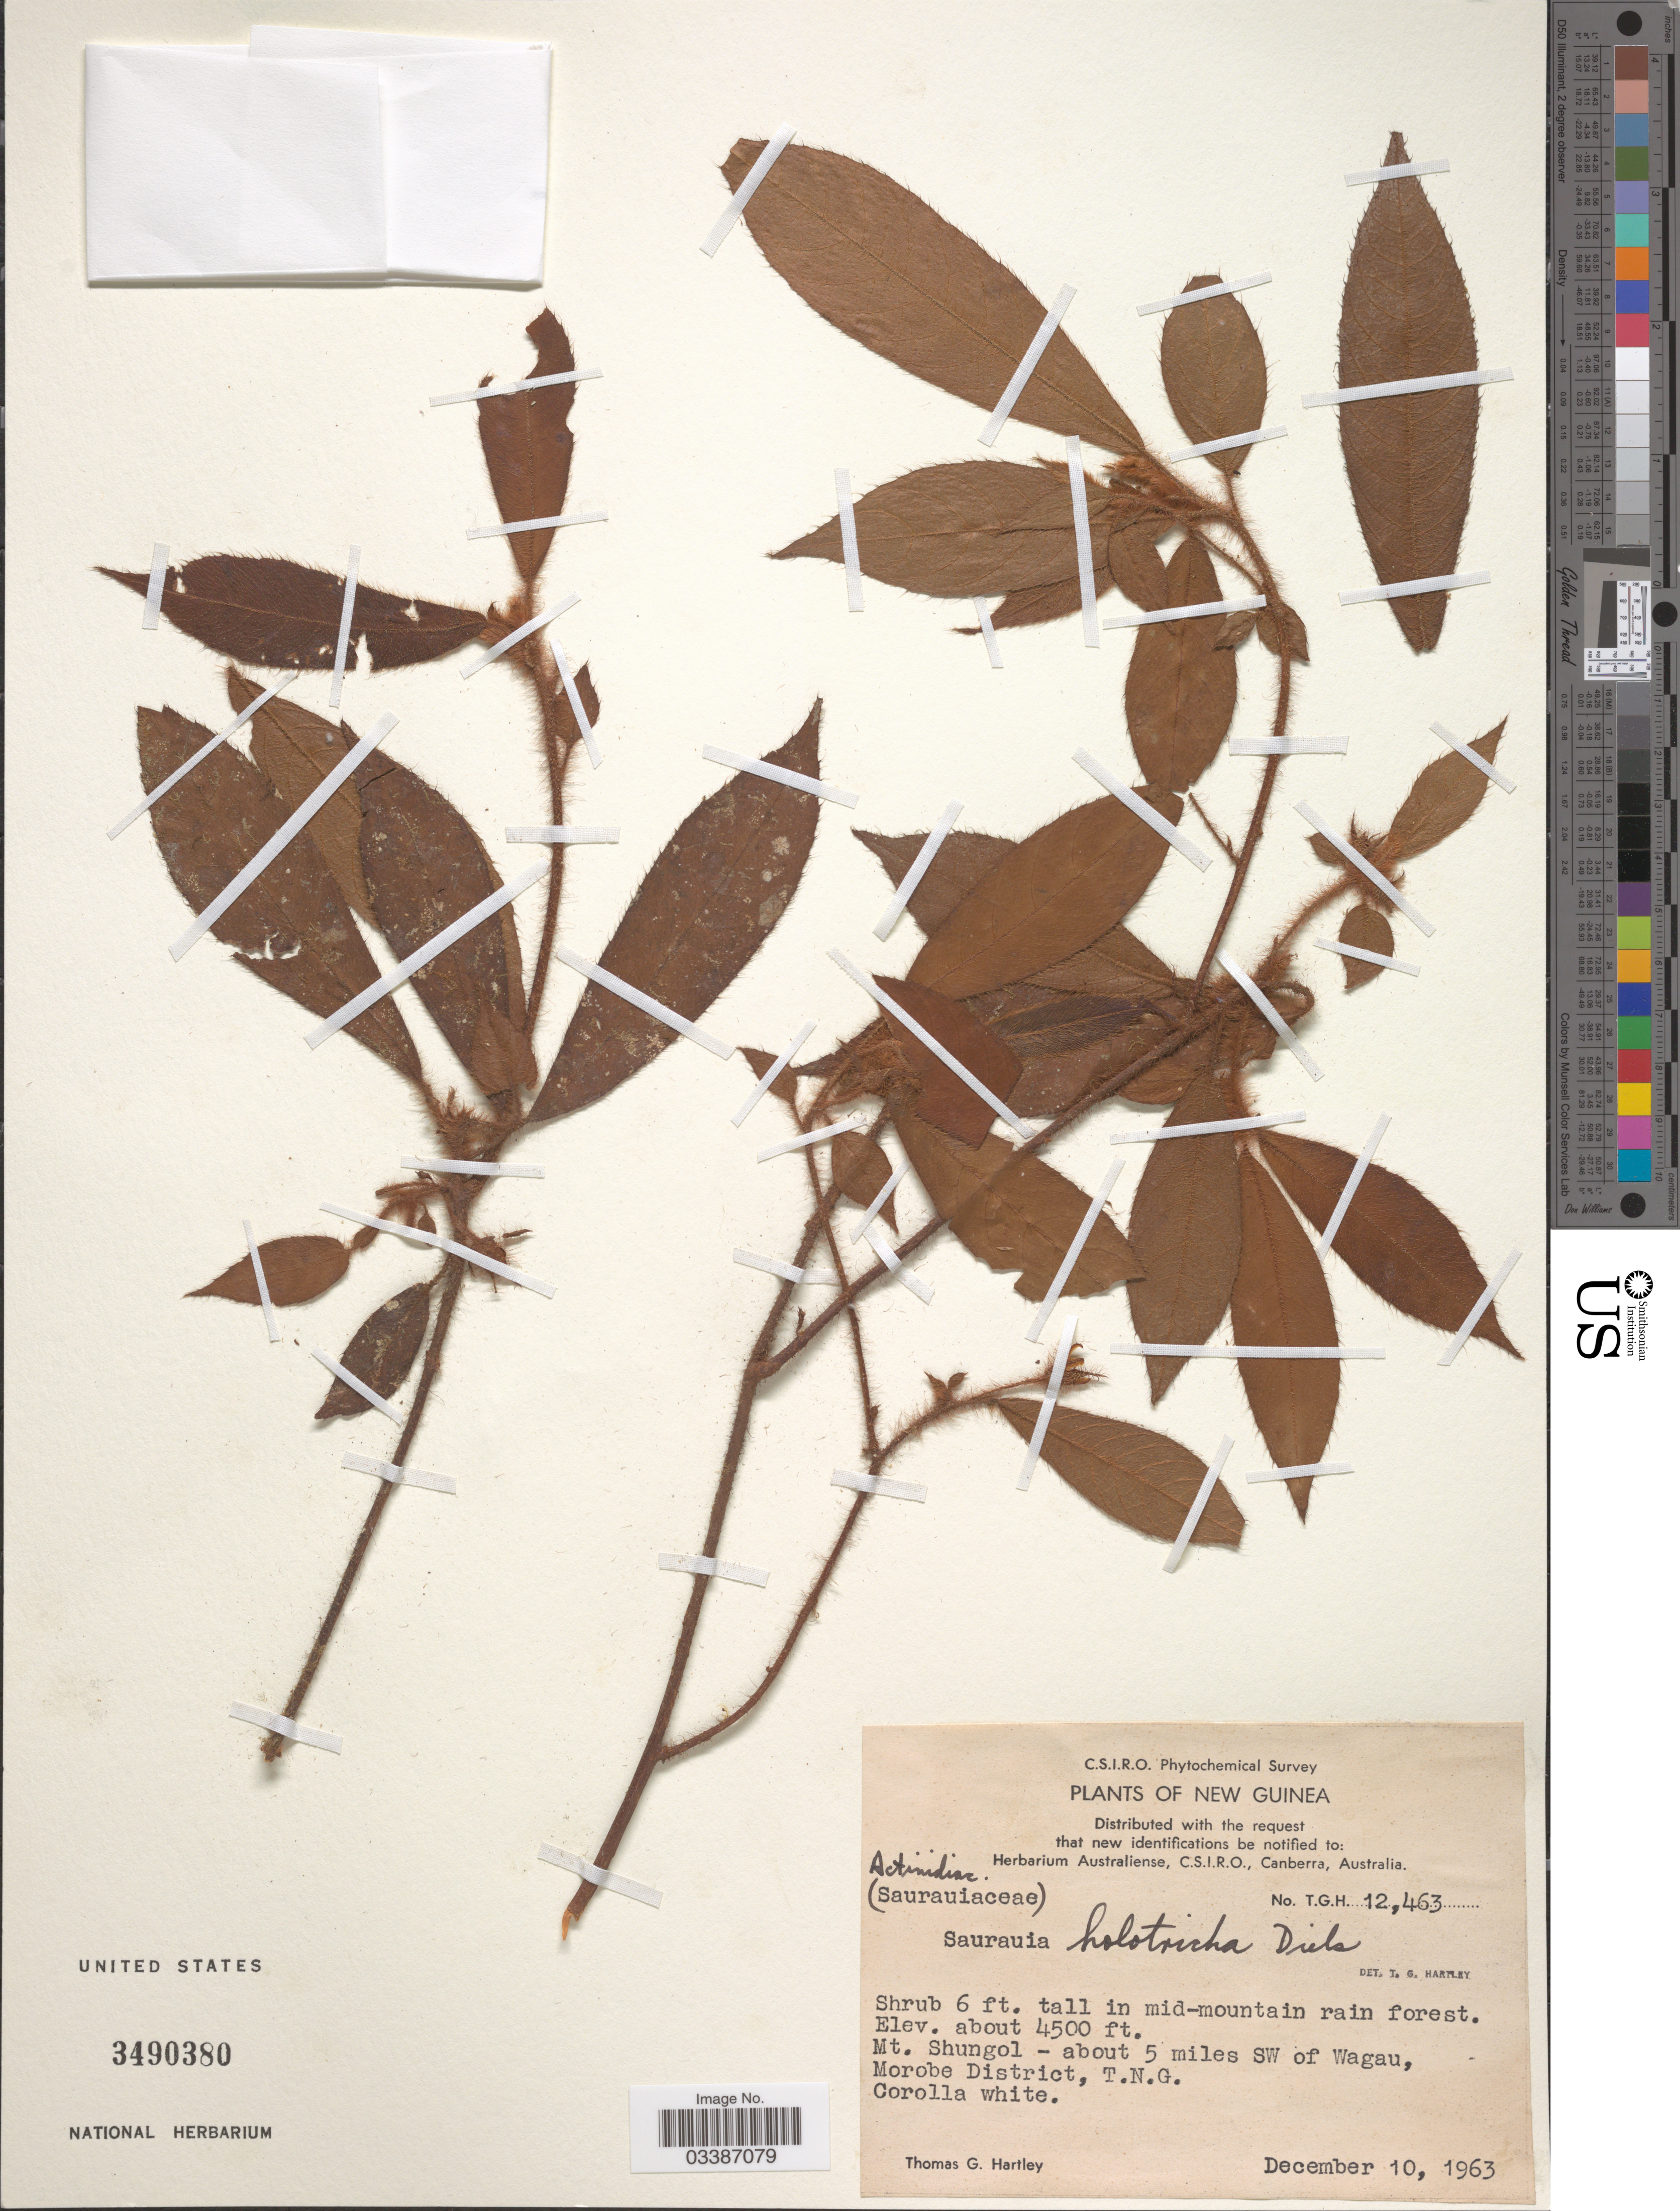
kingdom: Plantae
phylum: Tracheophyta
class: Magnoliopsida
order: Ericales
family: Actinidiaceae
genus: Saurauia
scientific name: Saurauia holotricha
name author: Diels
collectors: T. Hartley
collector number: TGH12463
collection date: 1963-12-10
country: Papua New Guinea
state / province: Morobe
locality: New Guinea. Mt. Shungol - about 5 miles SW of Wagau, Morobe District, T.N.G.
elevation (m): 1372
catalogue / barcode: US 3490380